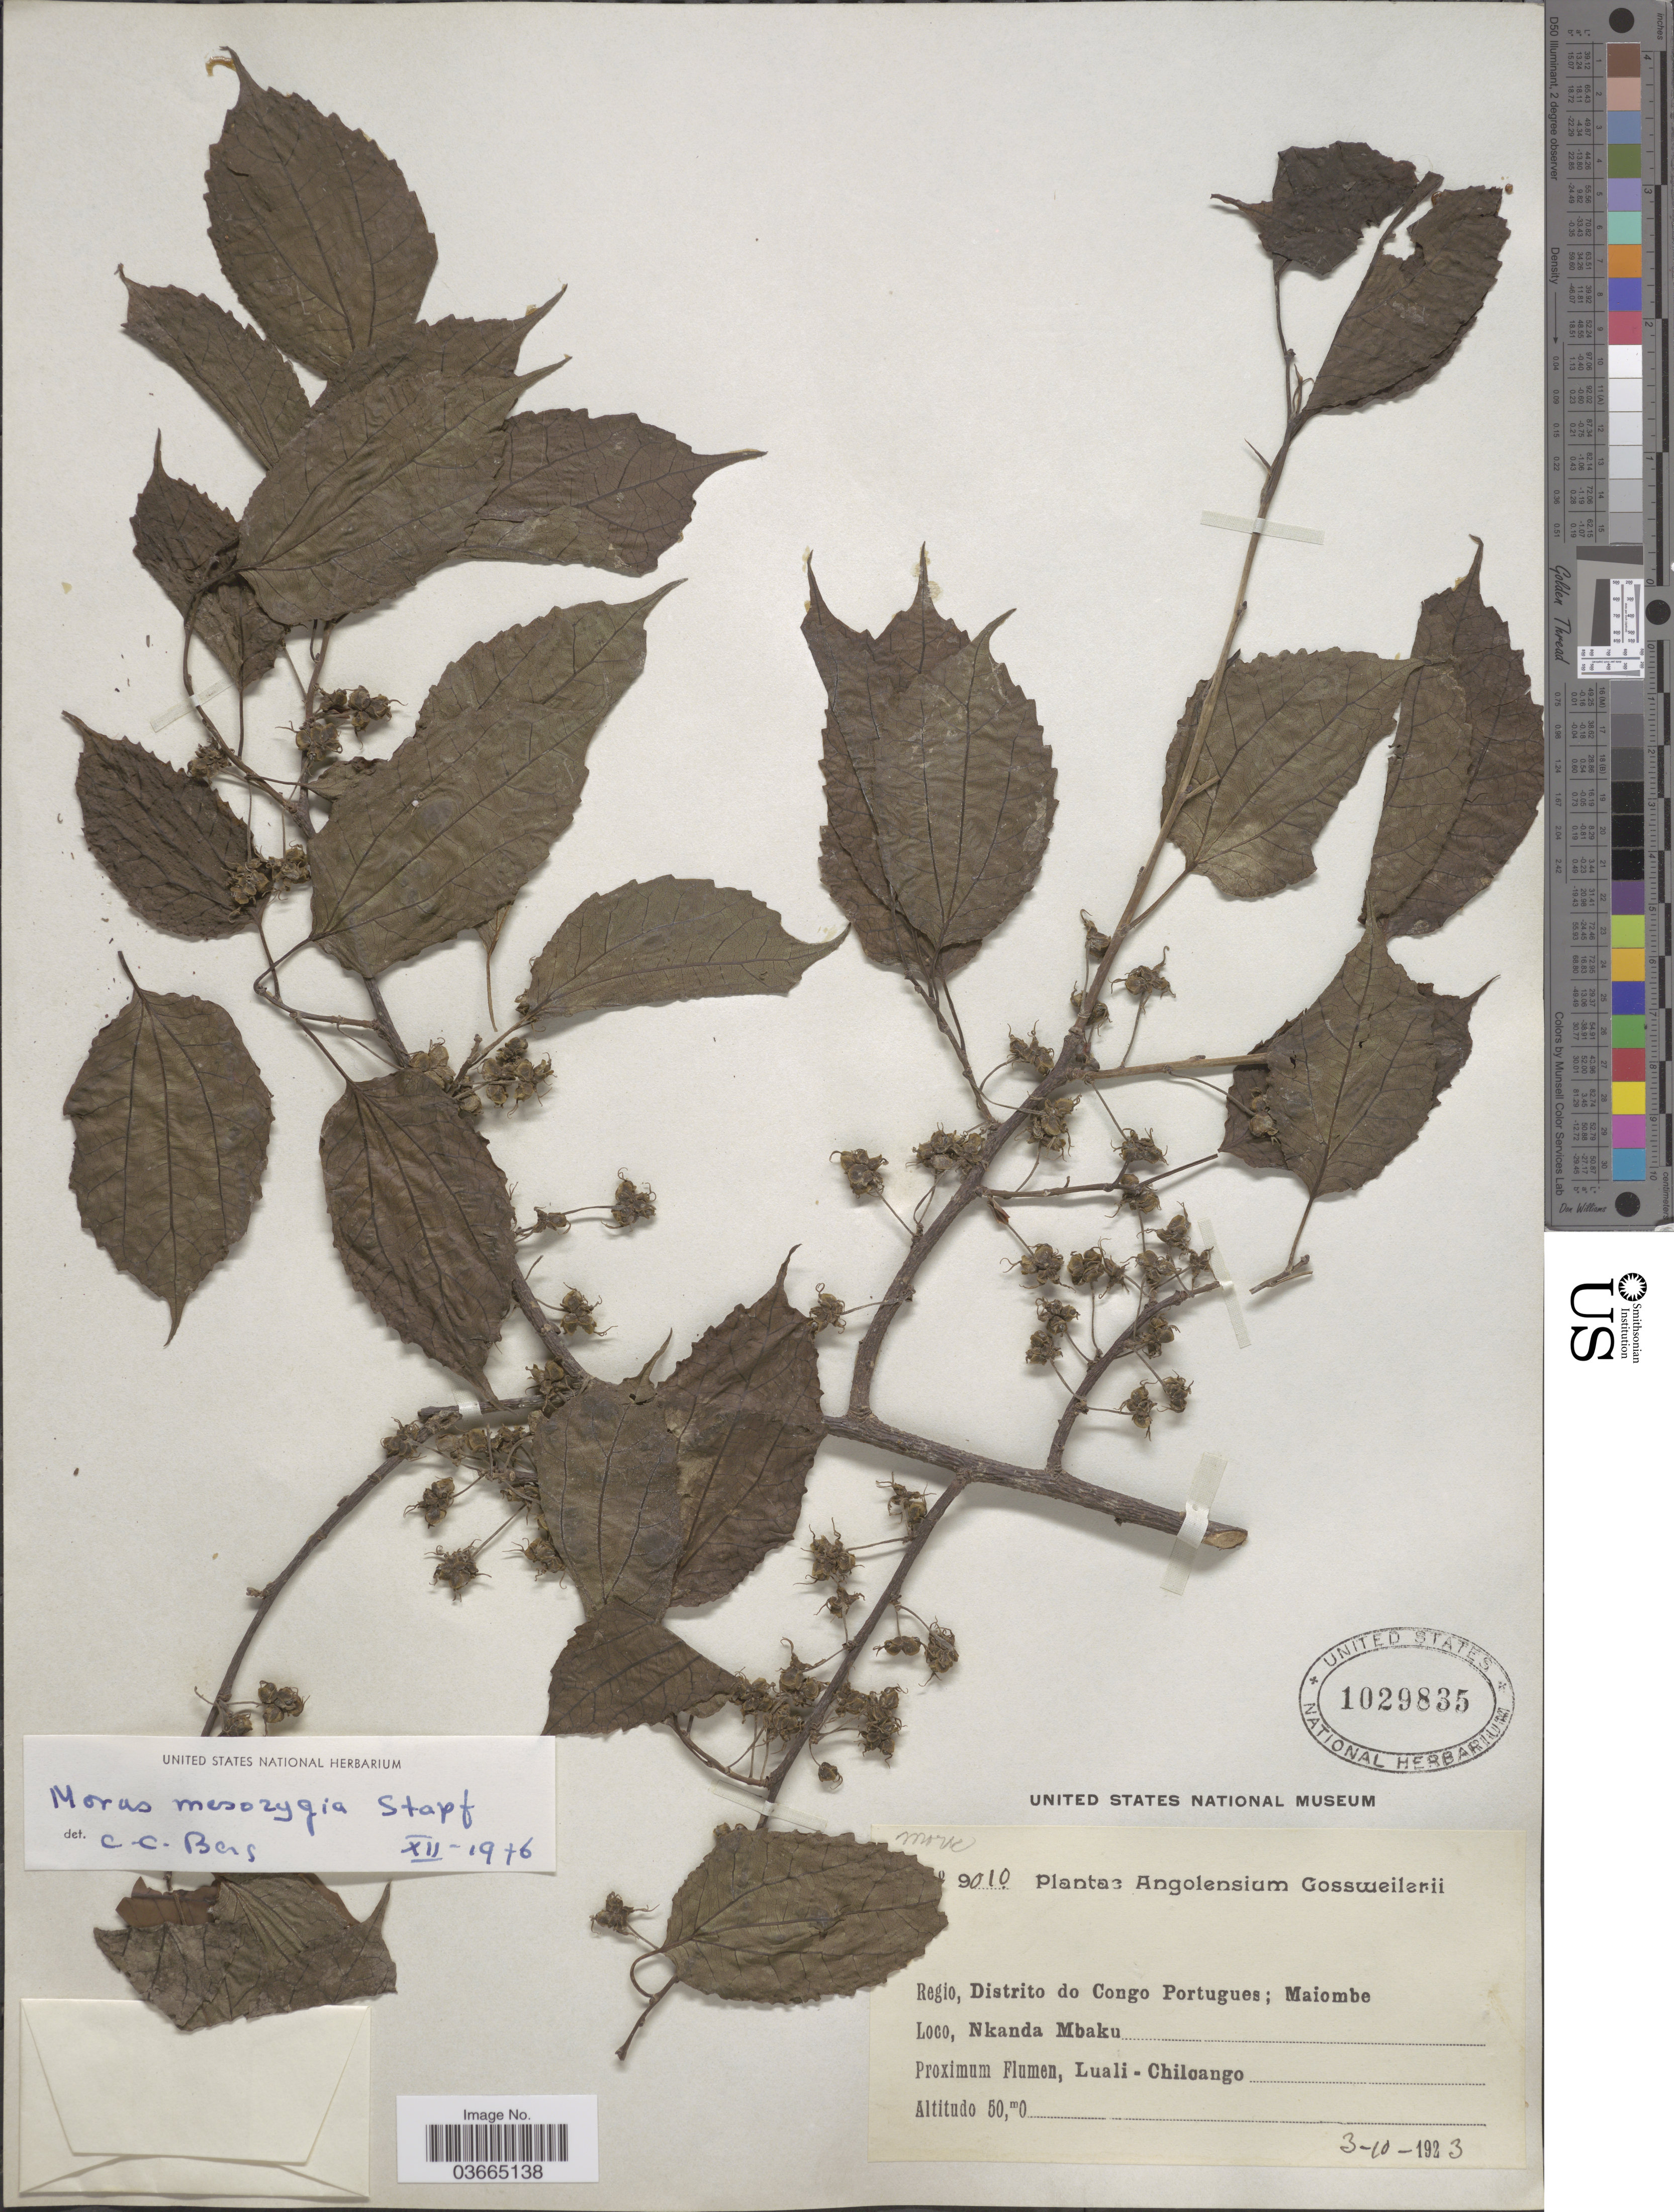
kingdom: Plantae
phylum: Tracheophyta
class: Magnoliopsida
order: Rosales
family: Moraceae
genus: Afromorus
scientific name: Afromorus mesozygia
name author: (Stapf) E. M. Gardner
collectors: -. Gossweiler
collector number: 9010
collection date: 1923-10-03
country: Angola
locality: Regio, Distrito do Congo Portugues; Maiombe. Nkanda Mbaku. Luali-Chiloango.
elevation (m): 50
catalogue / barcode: US 1029835